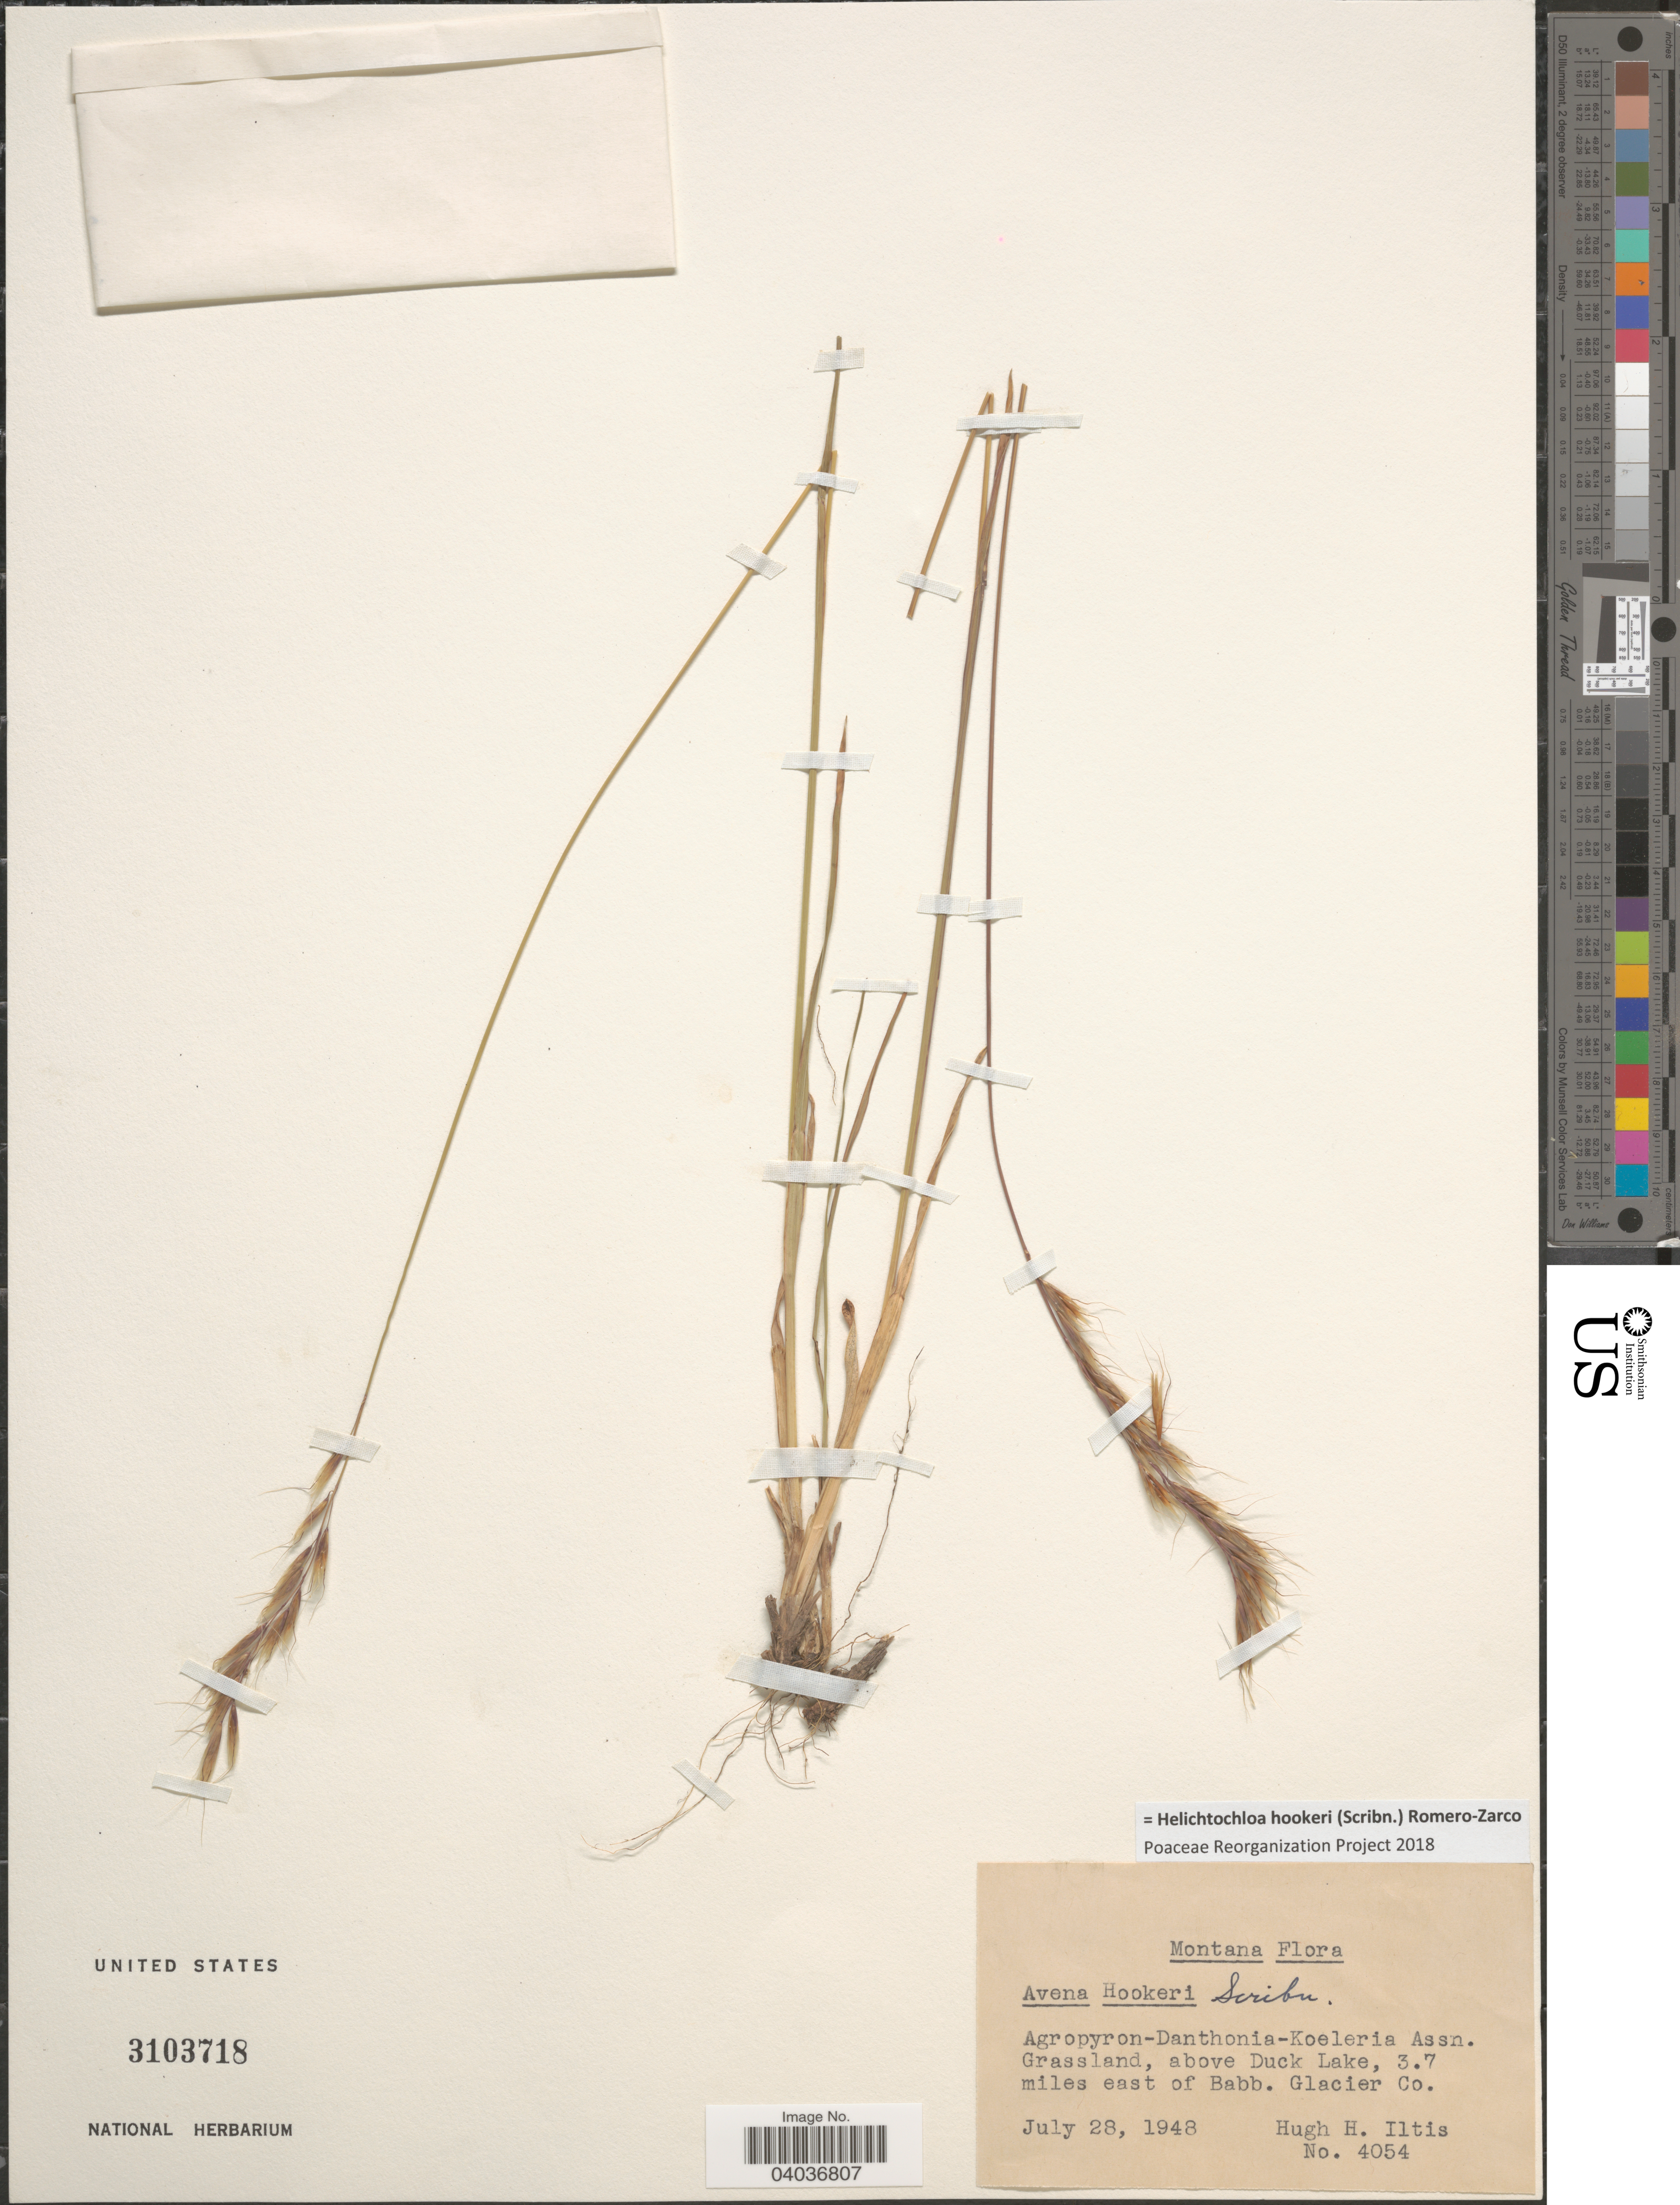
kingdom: Plantae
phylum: Tracheophyta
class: Liliopsida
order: Poales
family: Poaceae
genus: Helictochloa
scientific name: Helictochloa hookeri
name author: (Scribn.) Romero Zarco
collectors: H. H. Iltis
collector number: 4054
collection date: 1948-07-28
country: United States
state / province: Montana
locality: Grassland, above Duck Lake, 3.7 miles east of Babb. Glacier Co.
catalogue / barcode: US 3103718